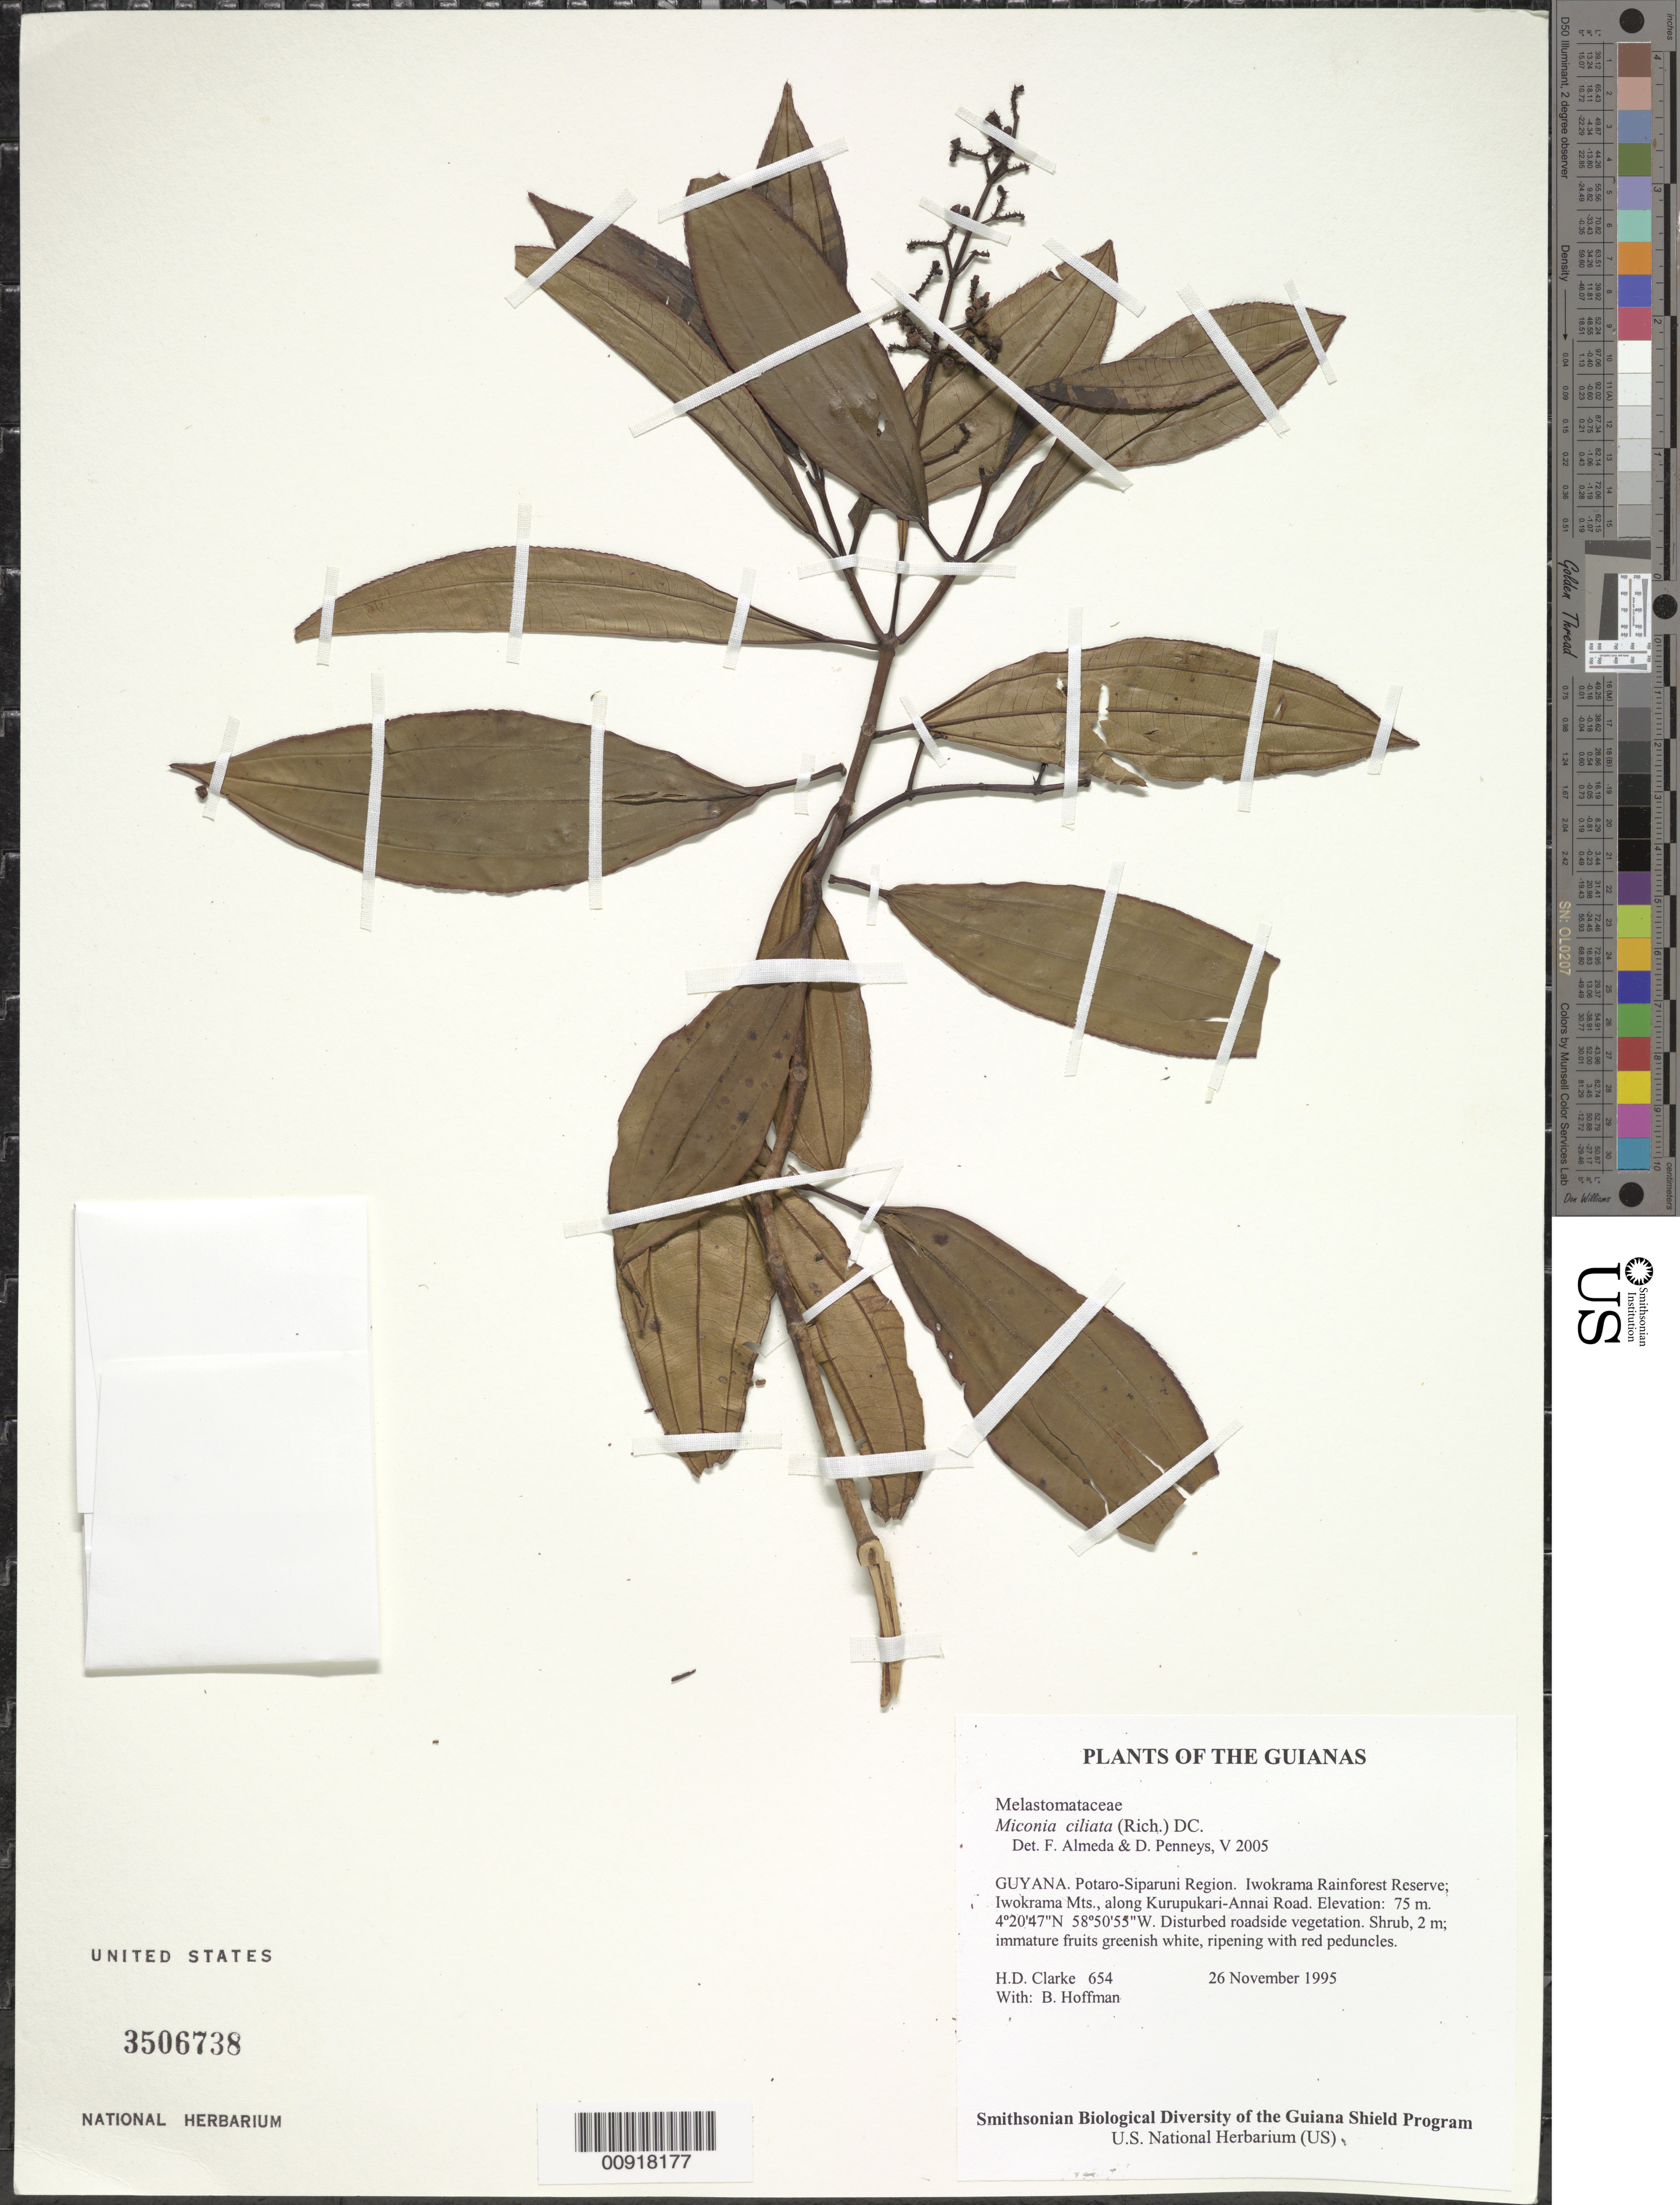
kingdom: Plantae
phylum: Tracheophyta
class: Magnoliopsida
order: Myrtales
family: Melastomataceae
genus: Miconia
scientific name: Miconia ciliata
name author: (Rich.) DC.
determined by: Almeda, F.; Penneys, D. S.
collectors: H. D. Clarke & B. Hoffman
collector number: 654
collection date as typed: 26 November 1995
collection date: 1995-11-26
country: Guyana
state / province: Potaro-Siparuni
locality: Iwokrama Rainforest Reserve; Iwokrama Mts., along Kurupukari-Annai Road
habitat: Disturbed roadside vegetation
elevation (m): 75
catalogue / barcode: US 3506738